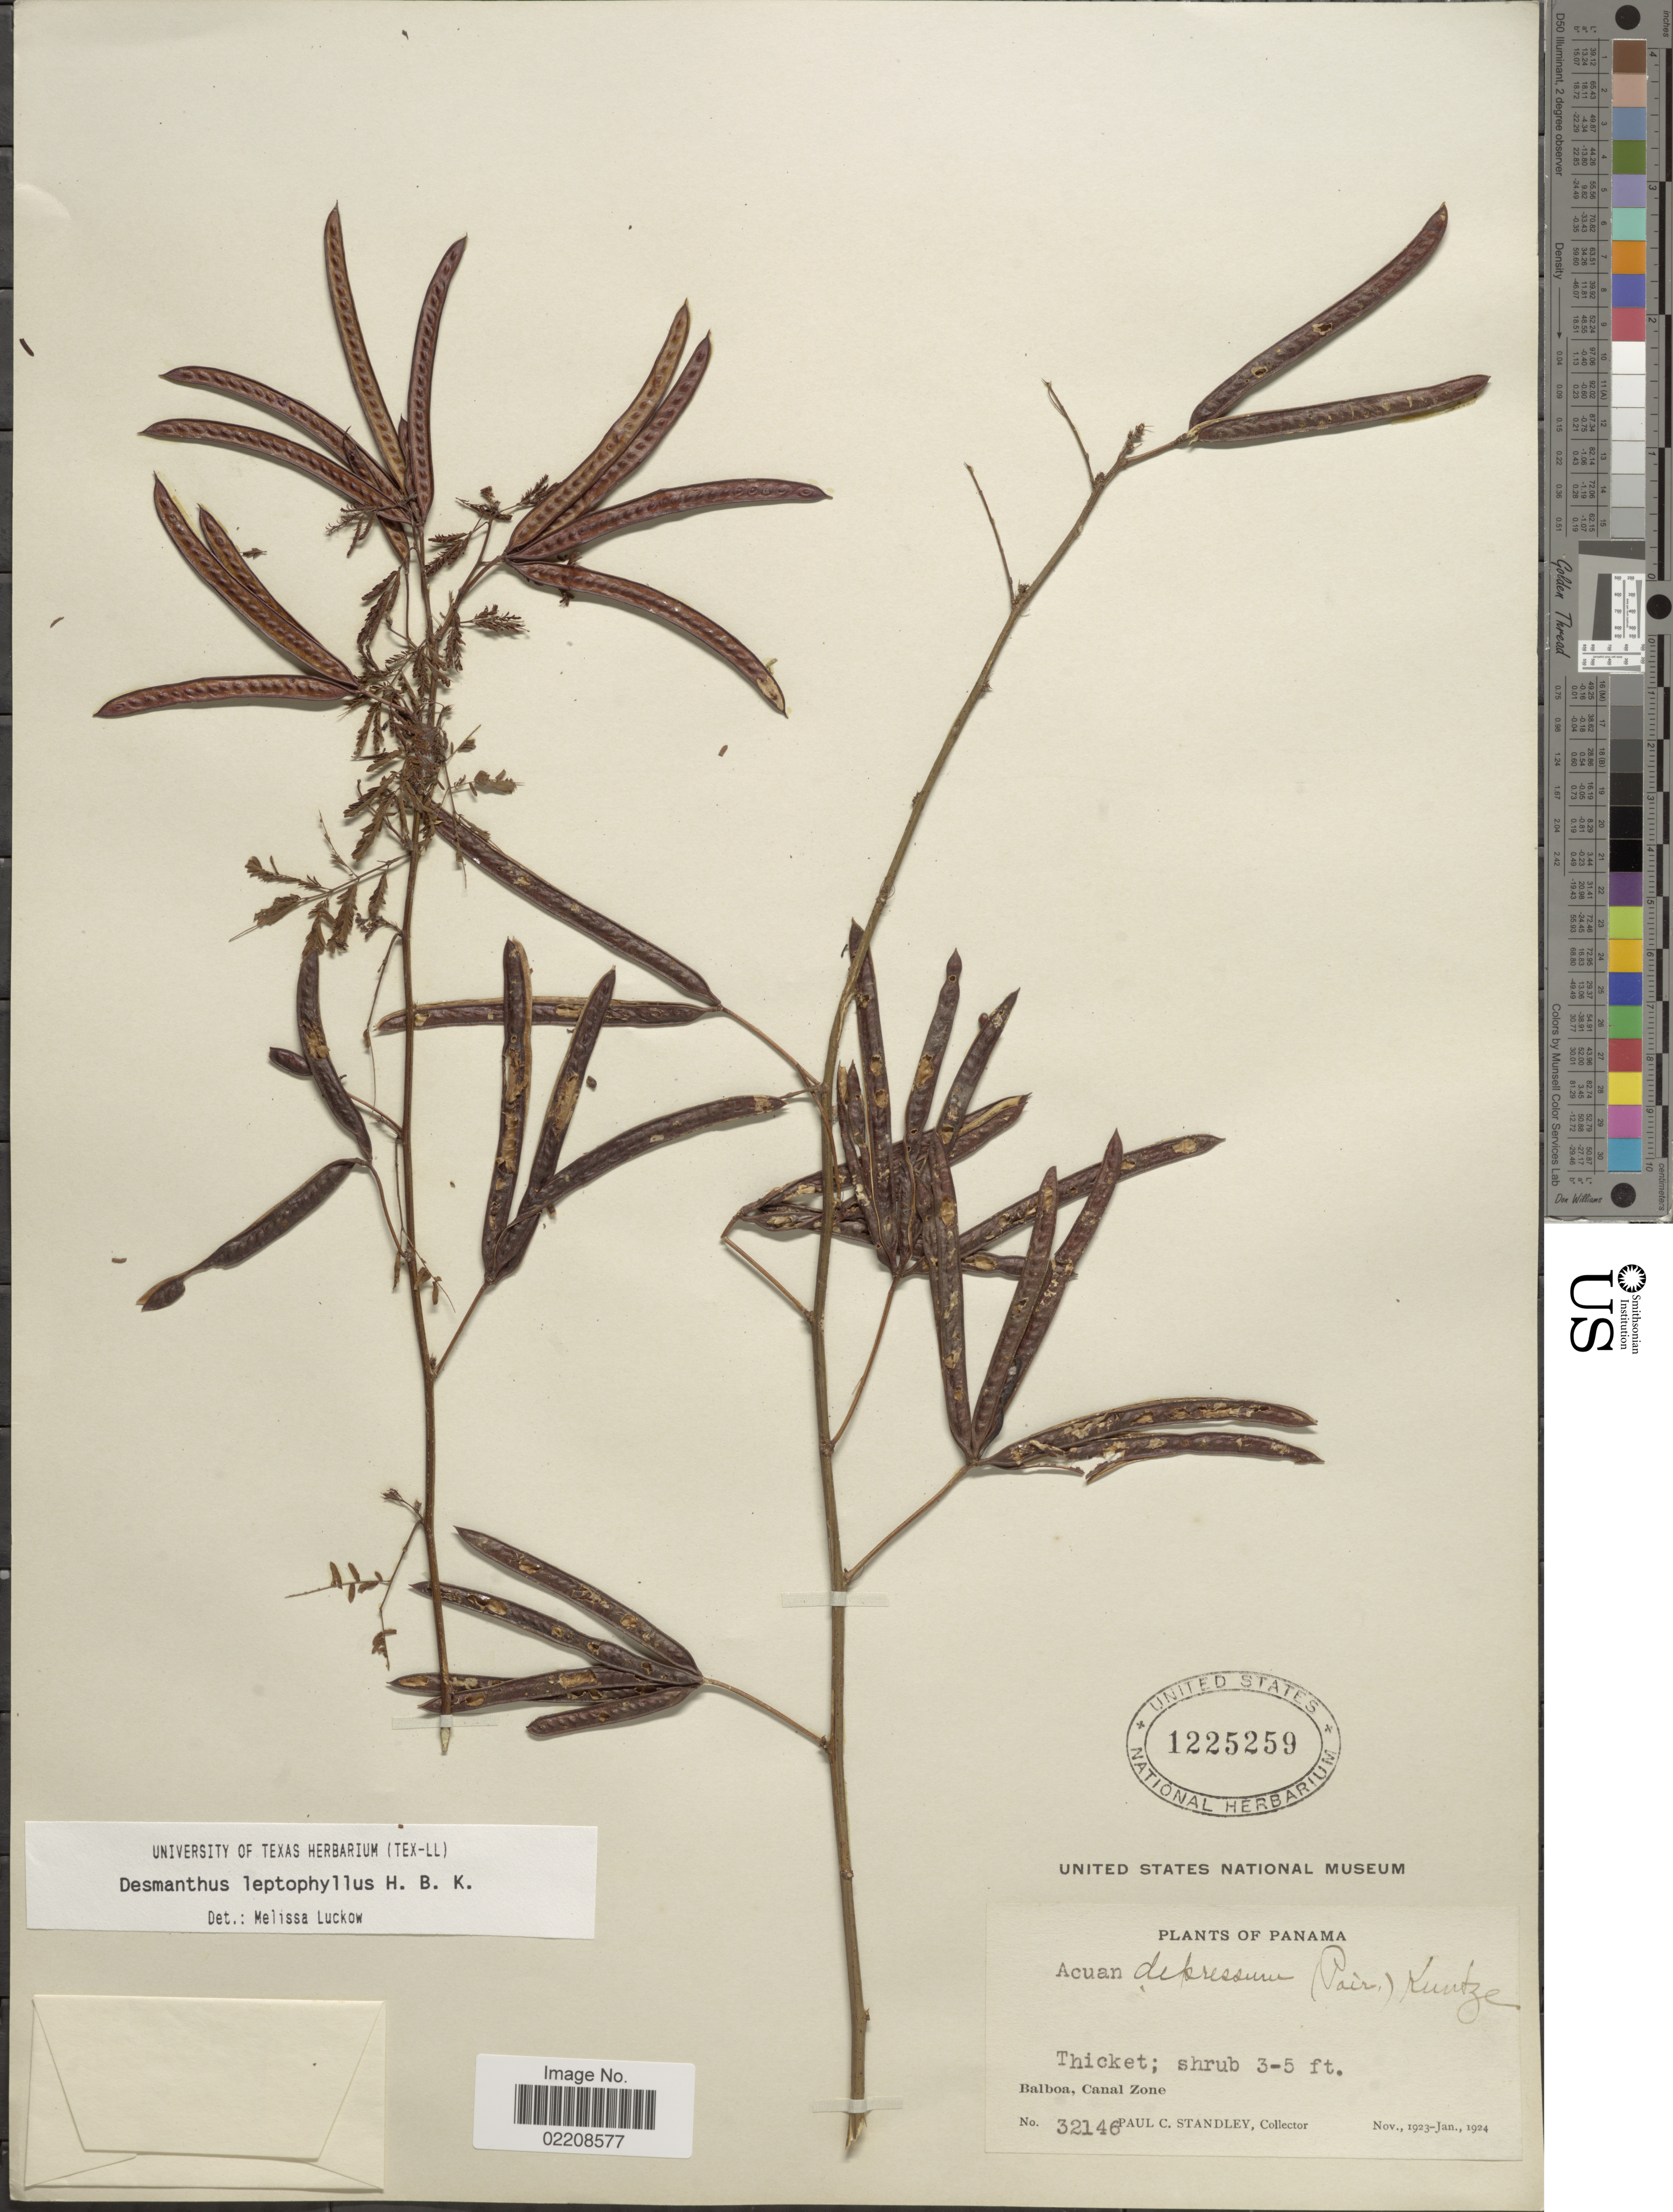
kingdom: Plantae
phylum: Tracheophyta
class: Magnoliopsida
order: Fabales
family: Fabaceae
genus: Desmanthus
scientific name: Desmanthus leptophyllus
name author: Kunth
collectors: P. C. Standley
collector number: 32146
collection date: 1923-11/1924-01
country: Panama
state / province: Colón / Panamá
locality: Balboa, Canal Zone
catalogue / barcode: US 1225259